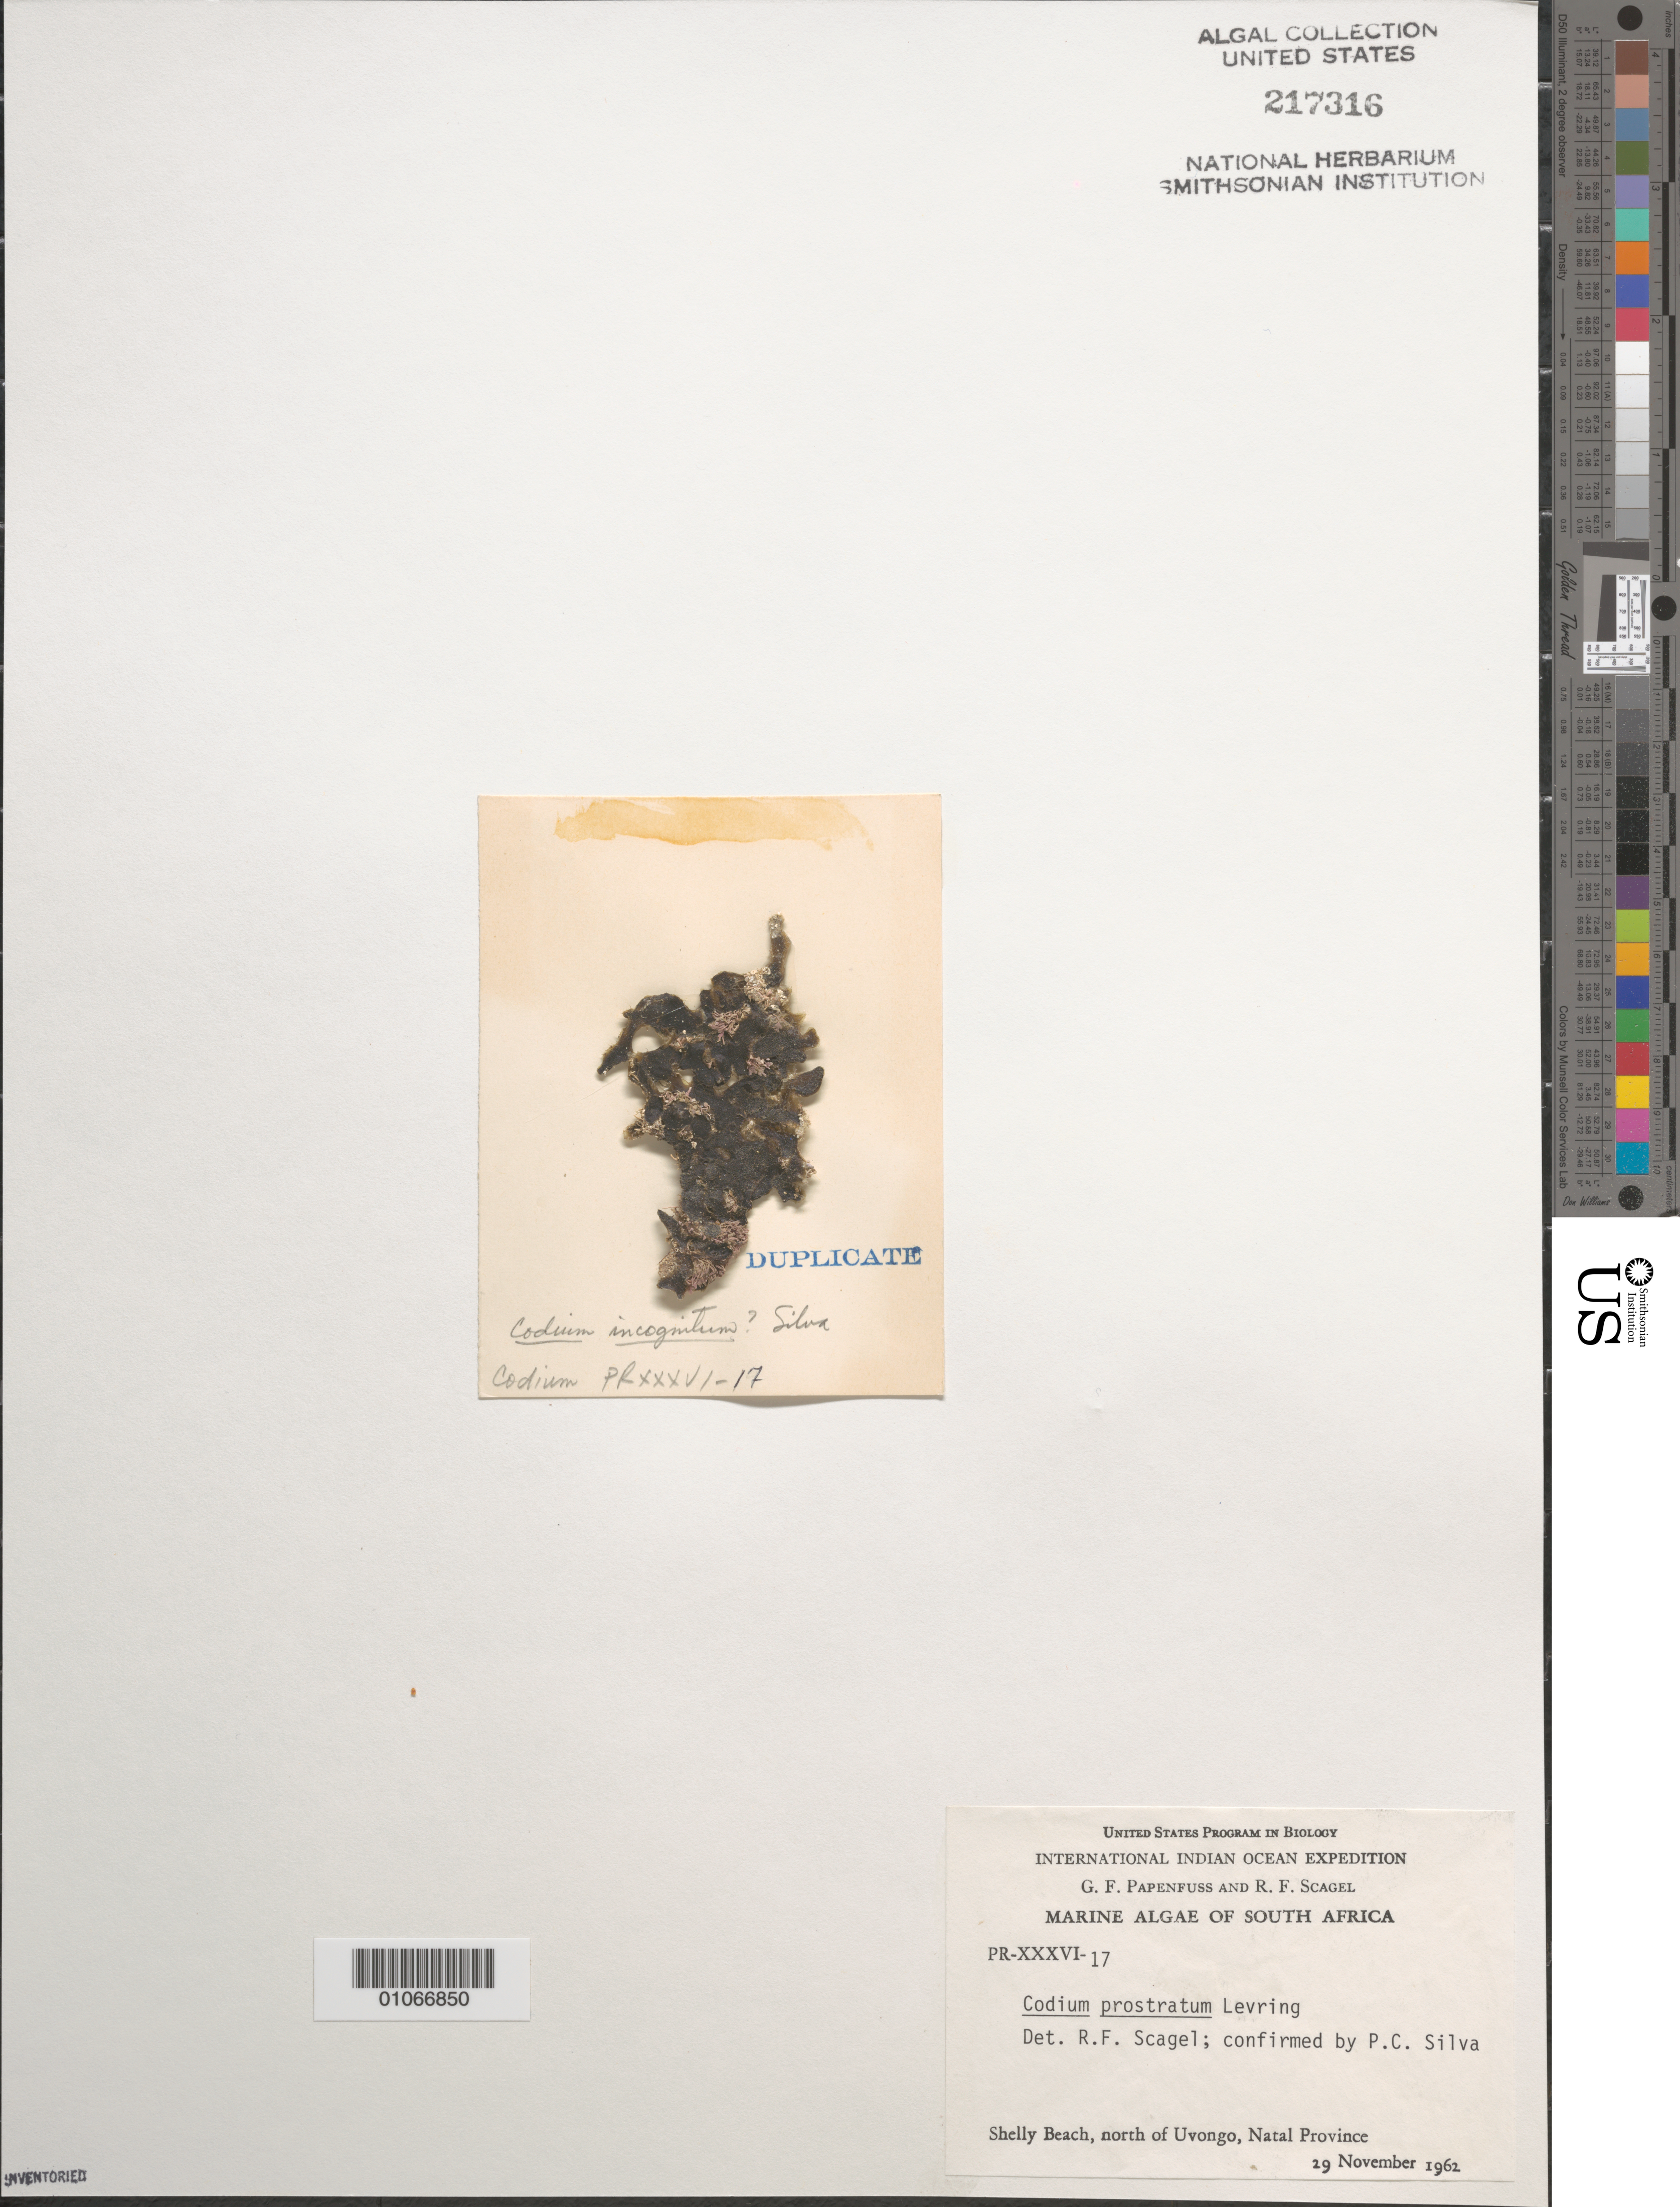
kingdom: Plantae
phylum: Chlorophyta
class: Ulvophyceae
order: Bryopsidales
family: Codiaceae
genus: Codium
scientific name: Codium prostratum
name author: Levring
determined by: Scagel, R. F.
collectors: G. Papenfuss & R. F. Scagel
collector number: PR-XXXVI-17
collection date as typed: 29 Nov 1962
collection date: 1962-11-29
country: South Africa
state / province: KwaZulu-Natal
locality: Shelly Beach, north of Uvongo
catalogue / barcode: US 217316